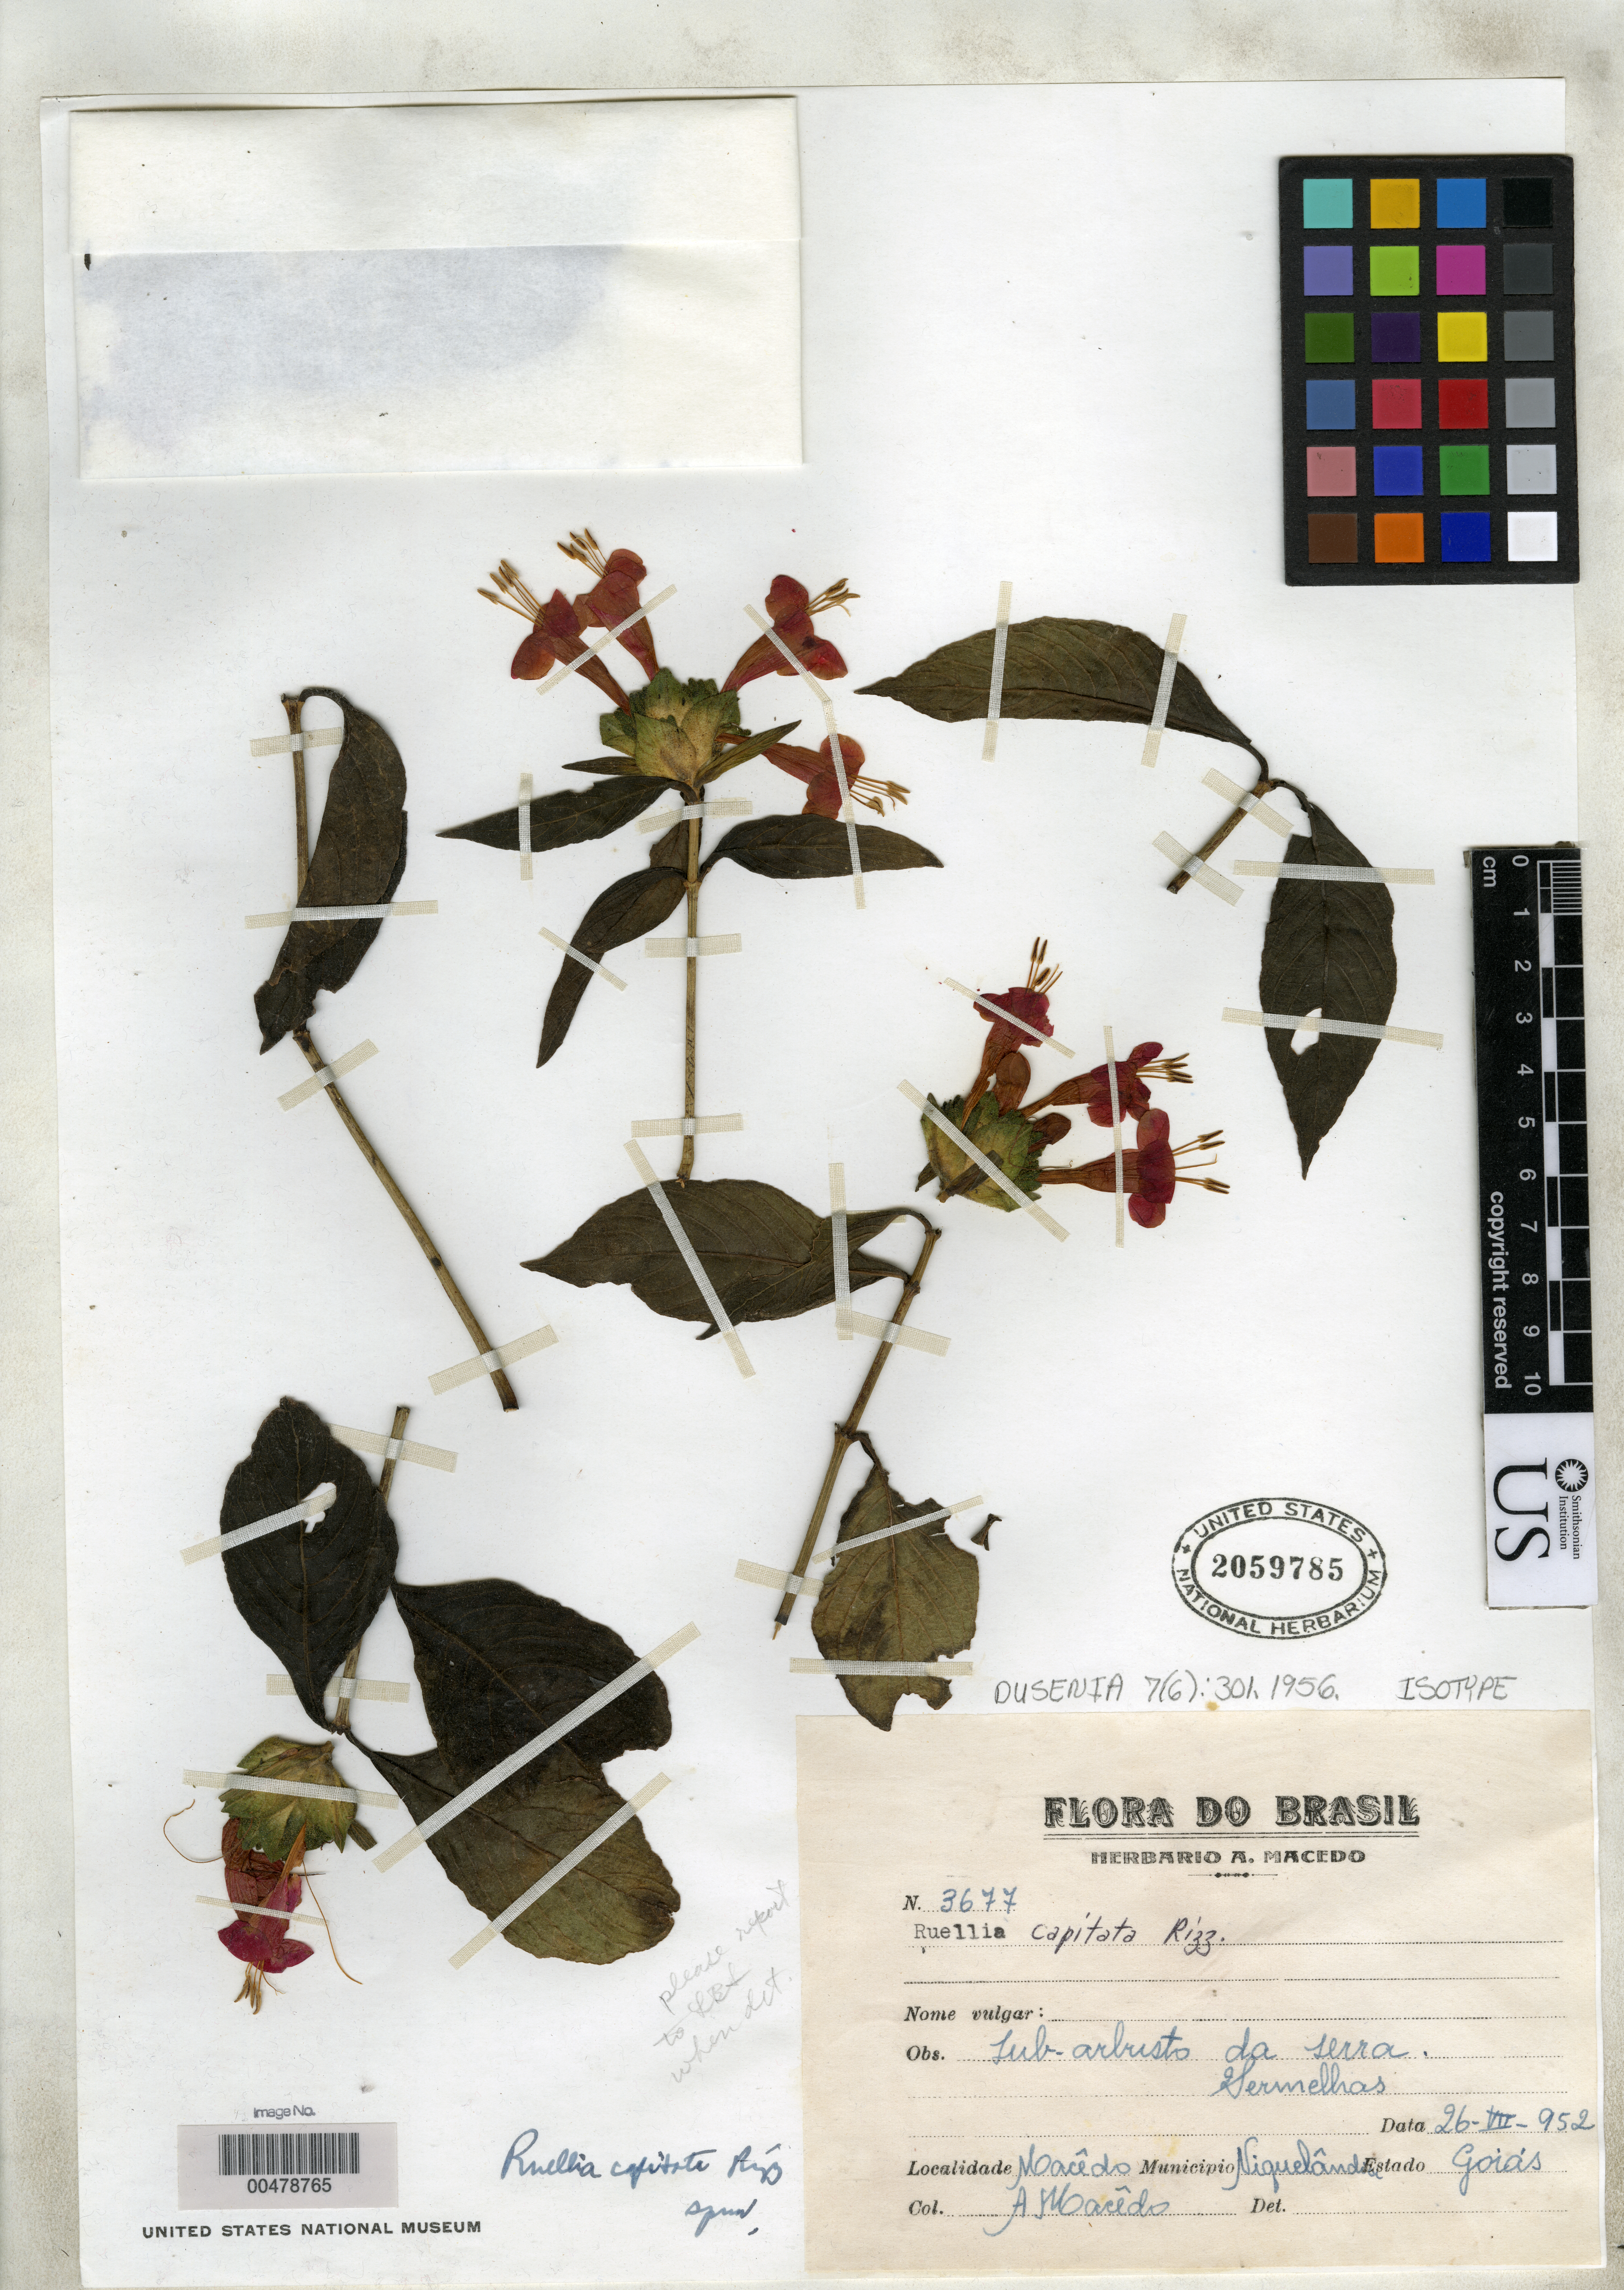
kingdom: Plantae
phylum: Tracheophyta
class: Magnoliopsida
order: Lamiales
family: Acanthaceae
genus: Ruellia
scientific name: Ruellia capitata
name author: Rizzini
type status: Isotype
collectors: A. Macedo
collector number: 3677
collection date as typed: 26 Jul 1952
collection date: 1952-07-26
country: Brazil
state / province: Goiás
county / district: Niquelandia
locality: Macedo, sub-arbriso da Serra Germelhas.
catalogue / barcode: US 2059785